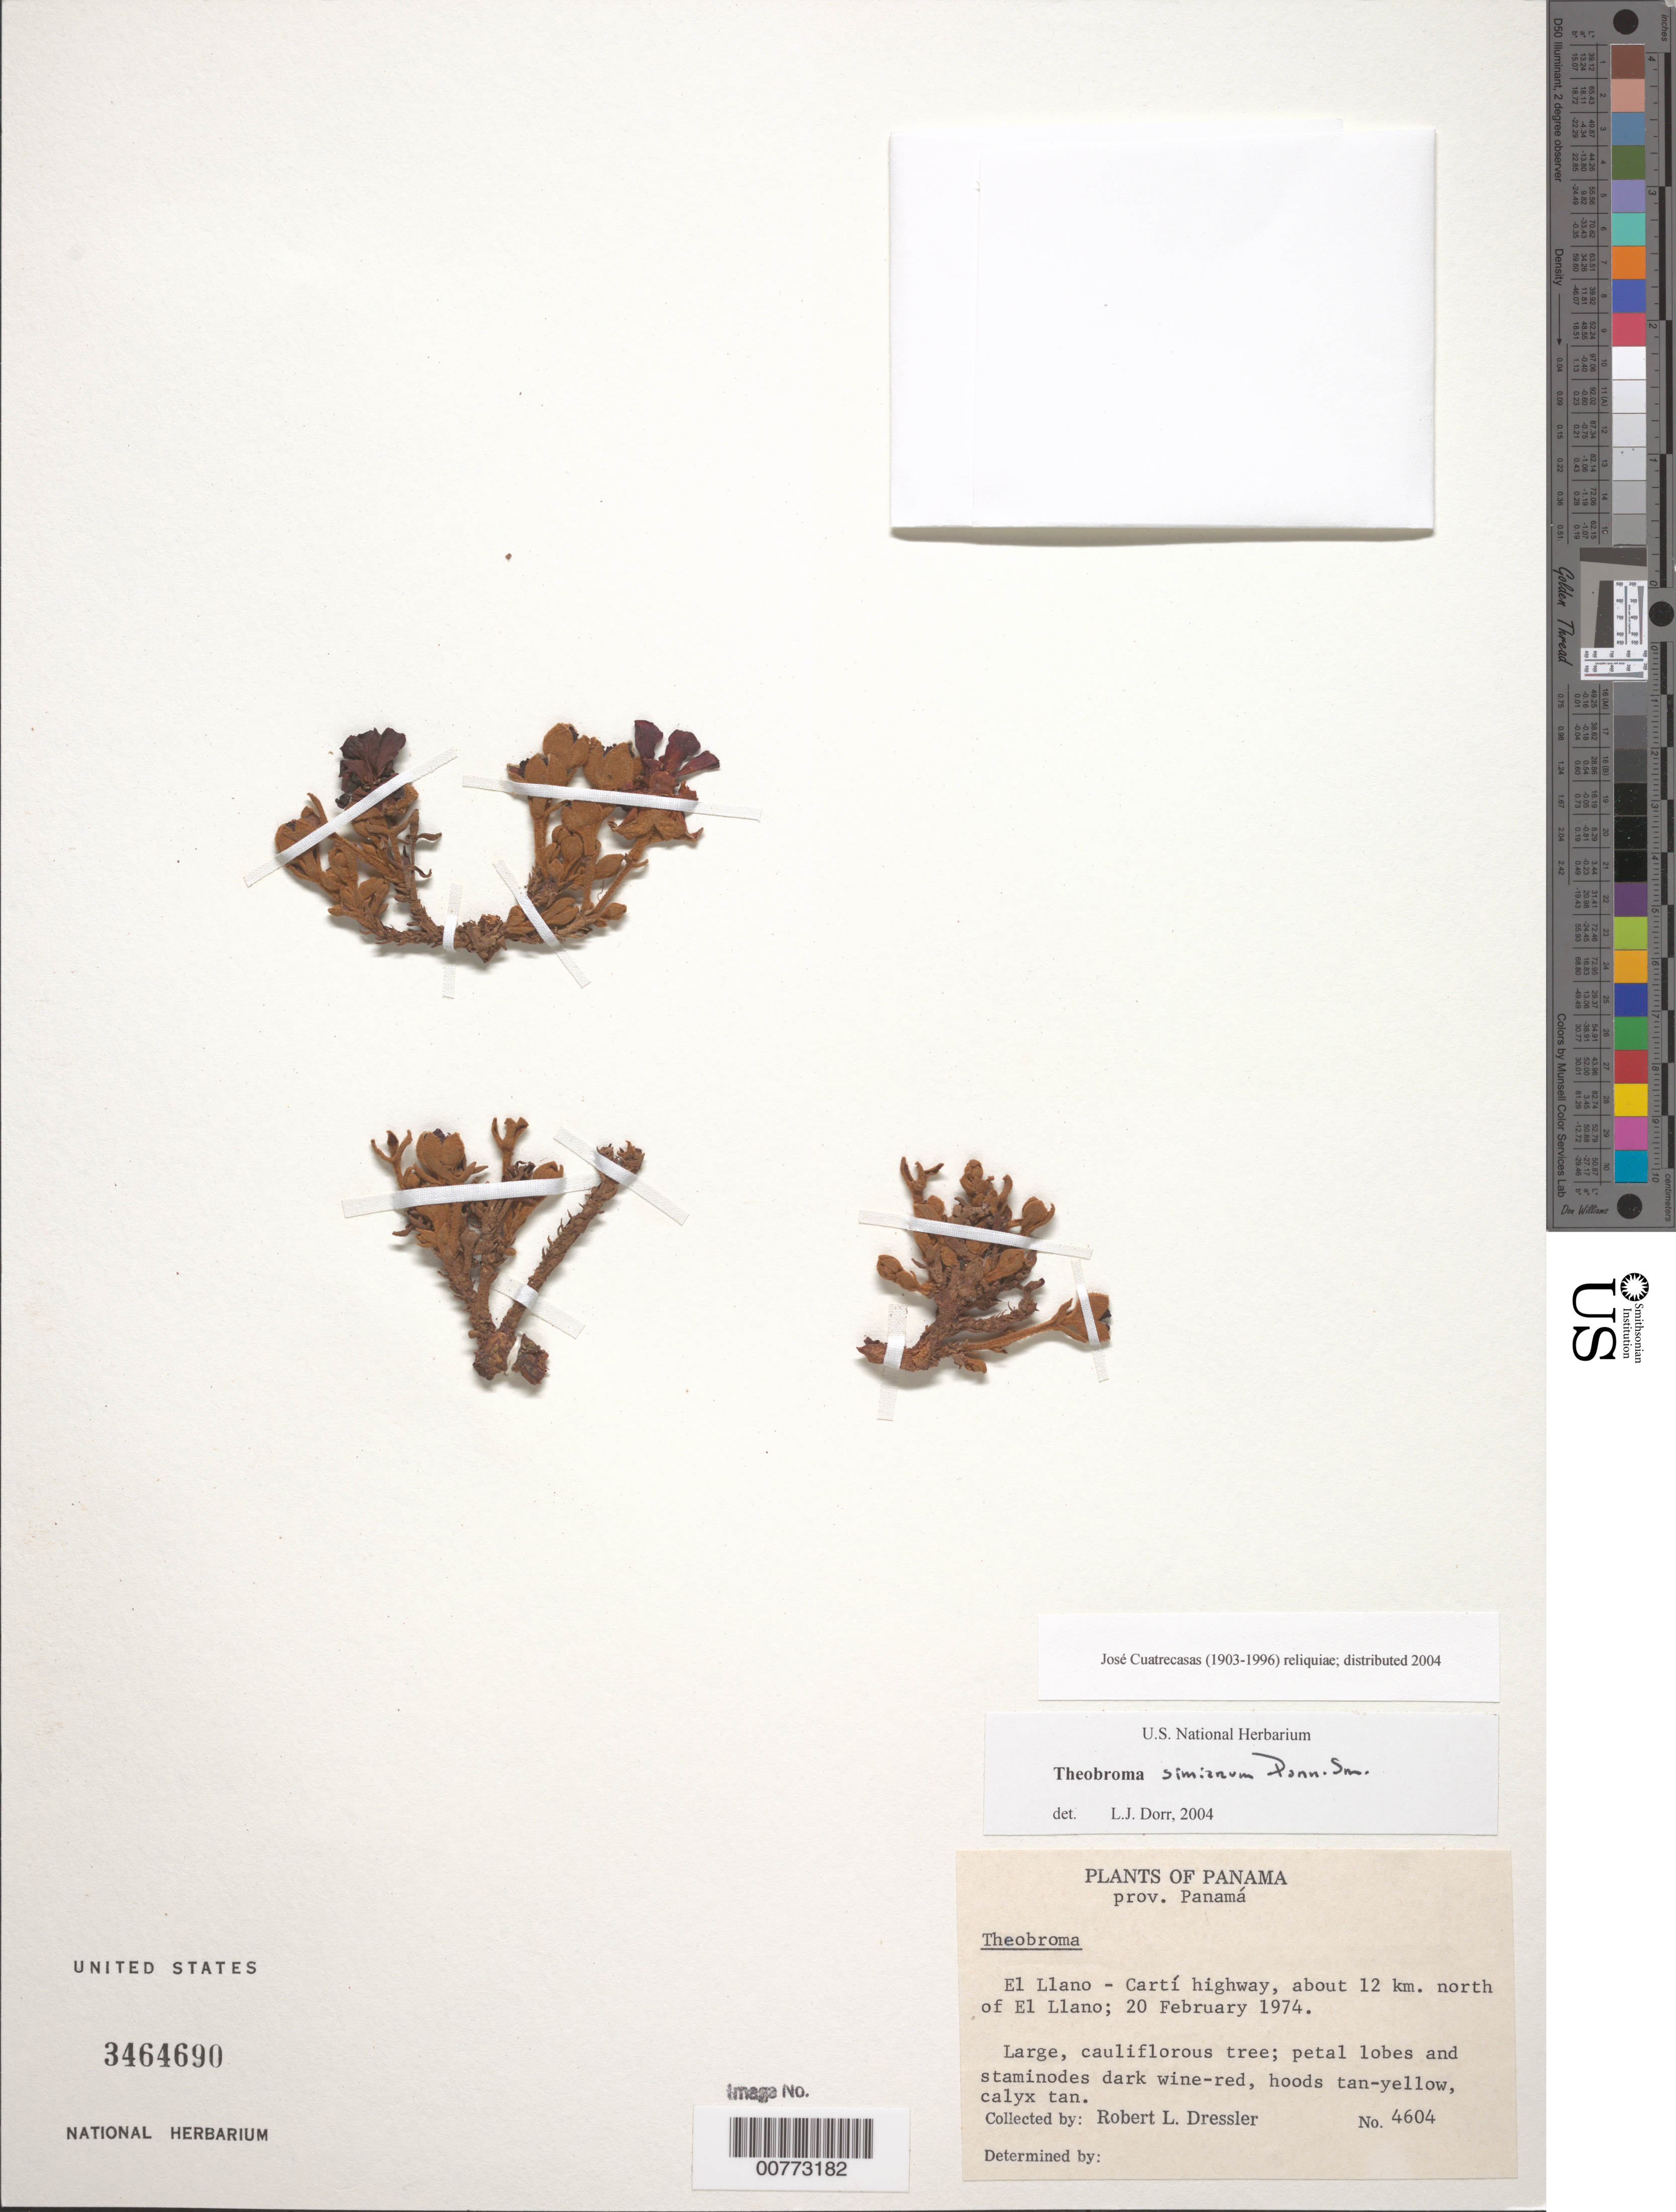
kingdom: Plantae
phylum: Tracheophyta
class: Magnoliopsida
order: Malvales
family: Malvaceae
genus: Theobroma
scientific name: Theobroma simiarum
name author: Donn. Sm.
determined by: Dorr, L. J., (BOT), Smithsonian Institution - National Museum of Natural History (UNITED STATES)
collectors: R. Dressler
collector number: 4604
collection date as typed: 20 Feb 1974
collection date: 1974-02-20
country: Panama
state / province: Panamá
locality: El Llano-Cartí highway, about 12 km north of El Llano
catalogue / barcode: US 3464690